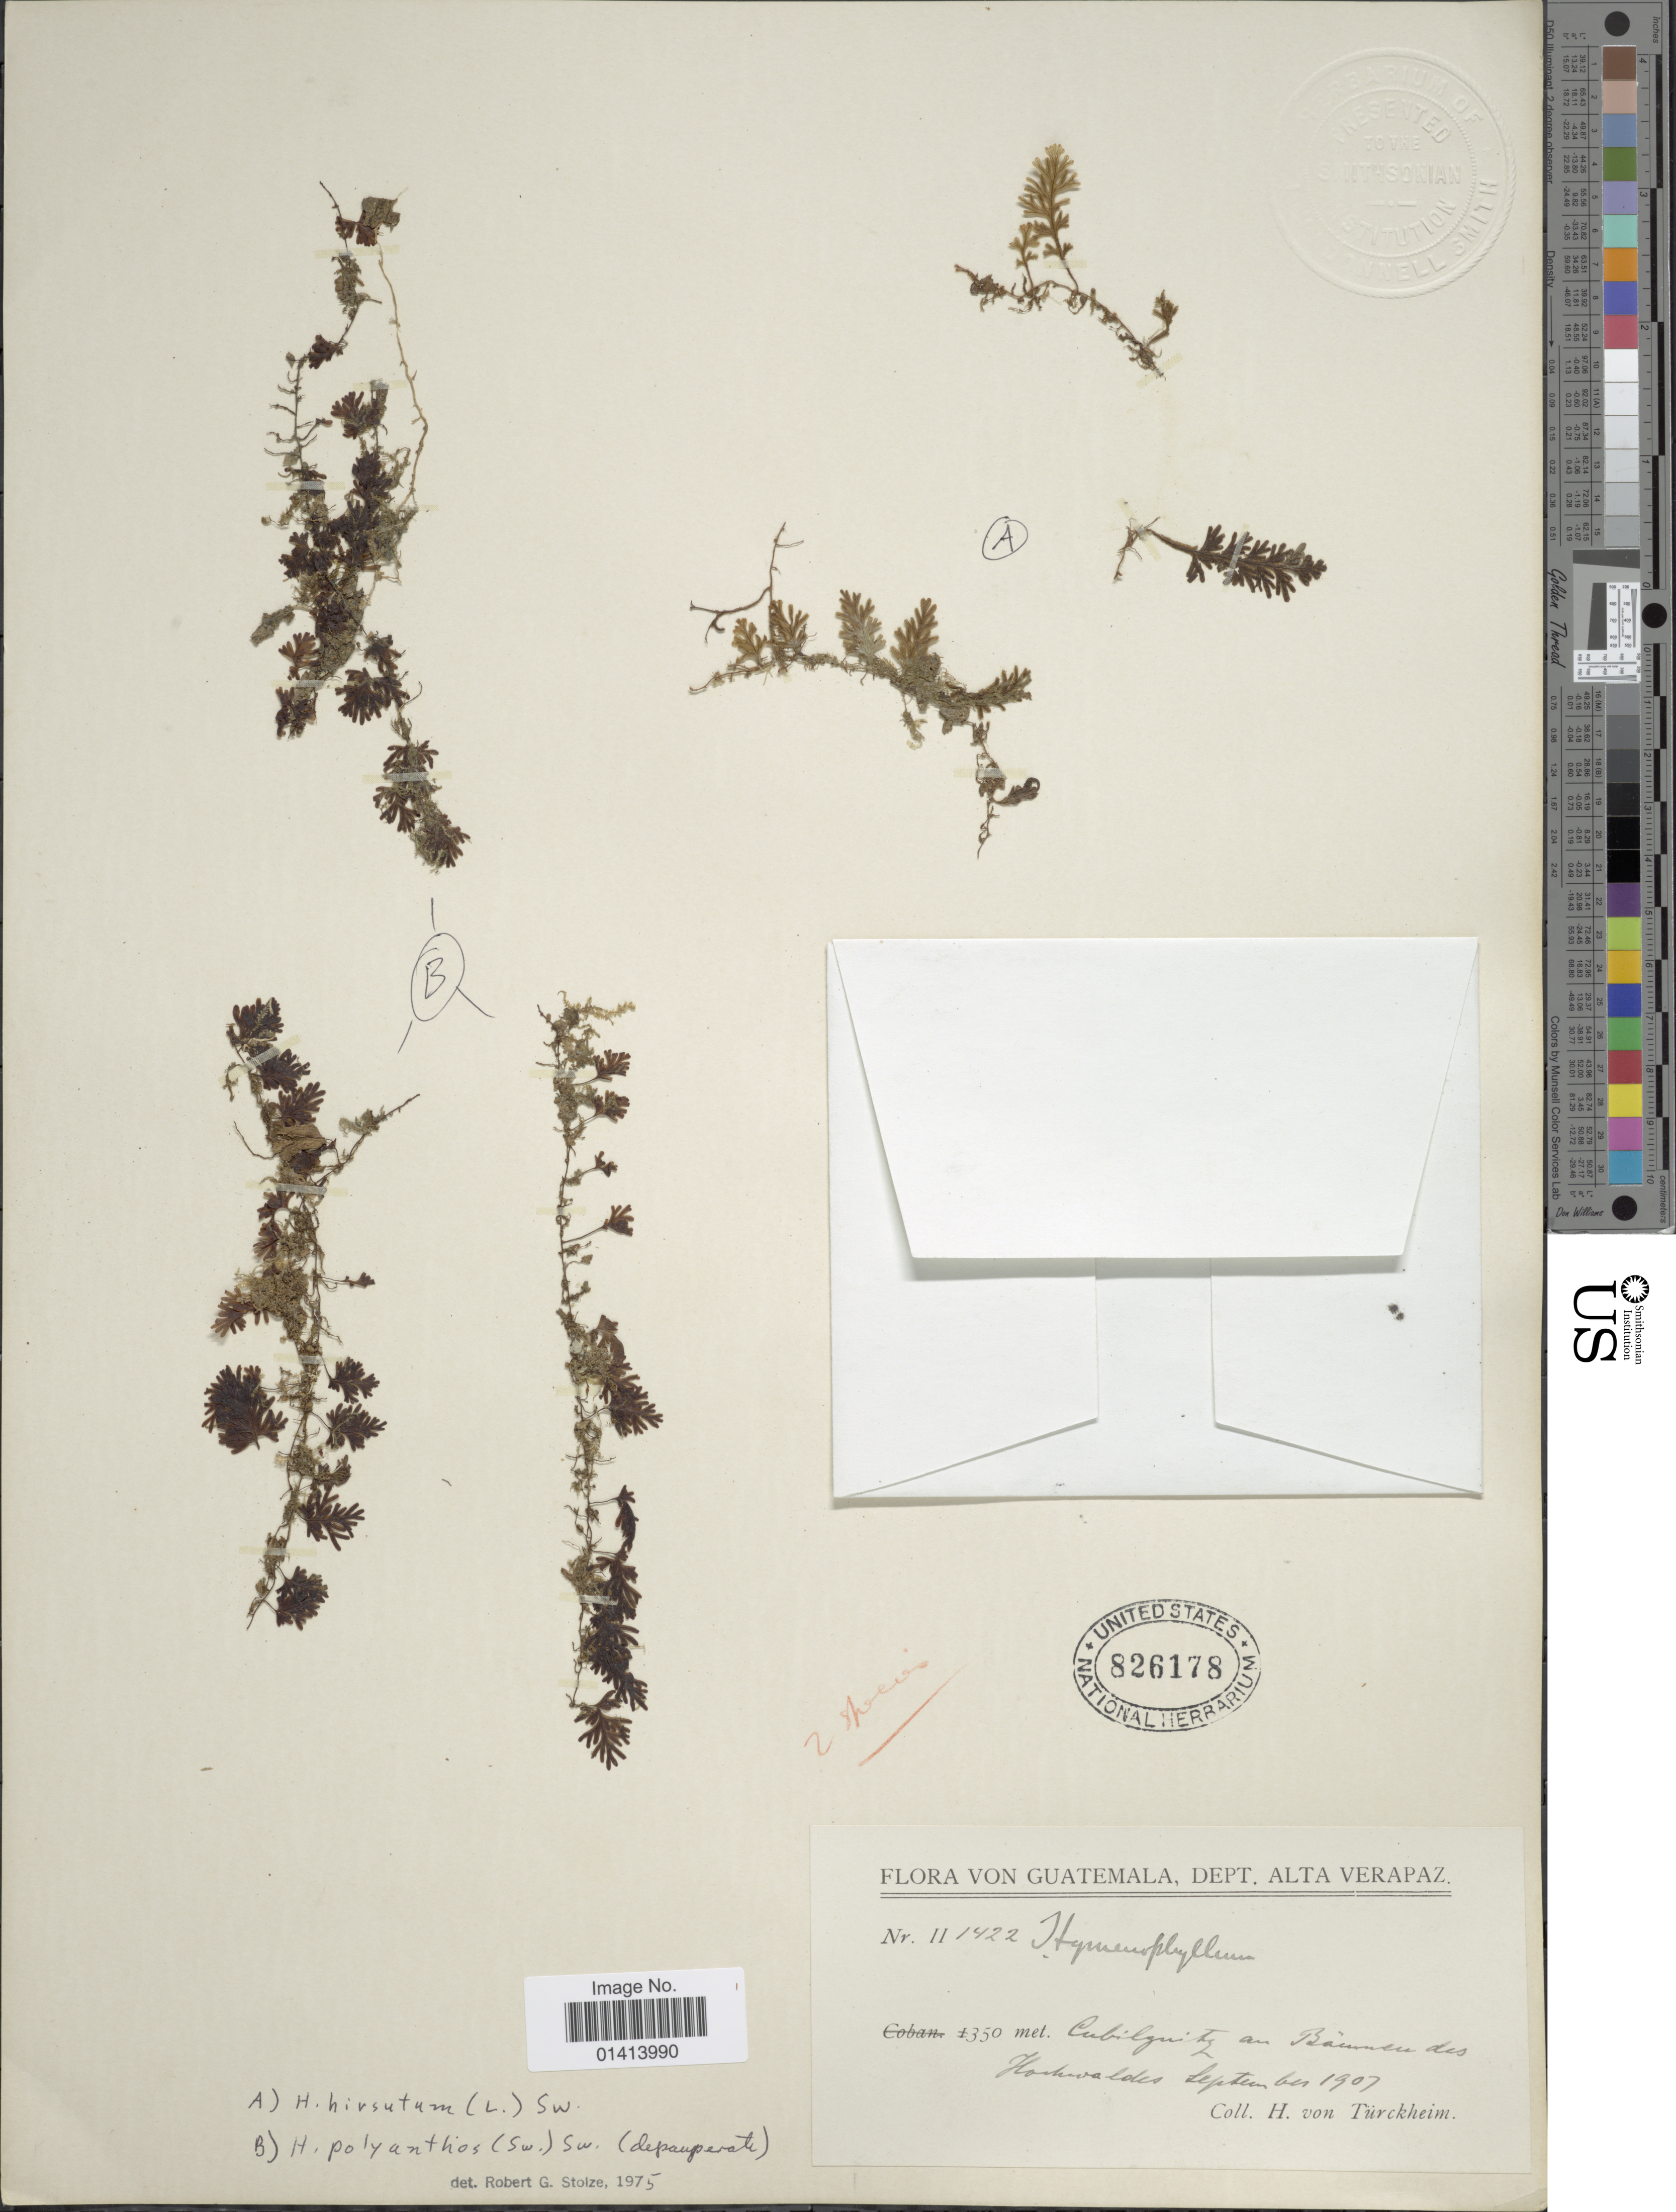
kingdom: Plantae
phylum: Tracheophyta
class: Polypodiopsida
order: Hymenophyllales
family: Hymenophyllaceae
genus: Hymenophyllum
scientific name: Hymenophyllum hirsutum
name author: (L.) Sw.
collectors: H. von Türckheim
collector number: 1422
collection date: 1907-09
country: Guatemala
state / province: Alta Verapaz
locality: Cubilgüitz, an bäumen des hochwaldes [on trees of the high forest]. Dept. Alta Verapaz.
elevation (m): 1350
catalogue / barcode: US 826178